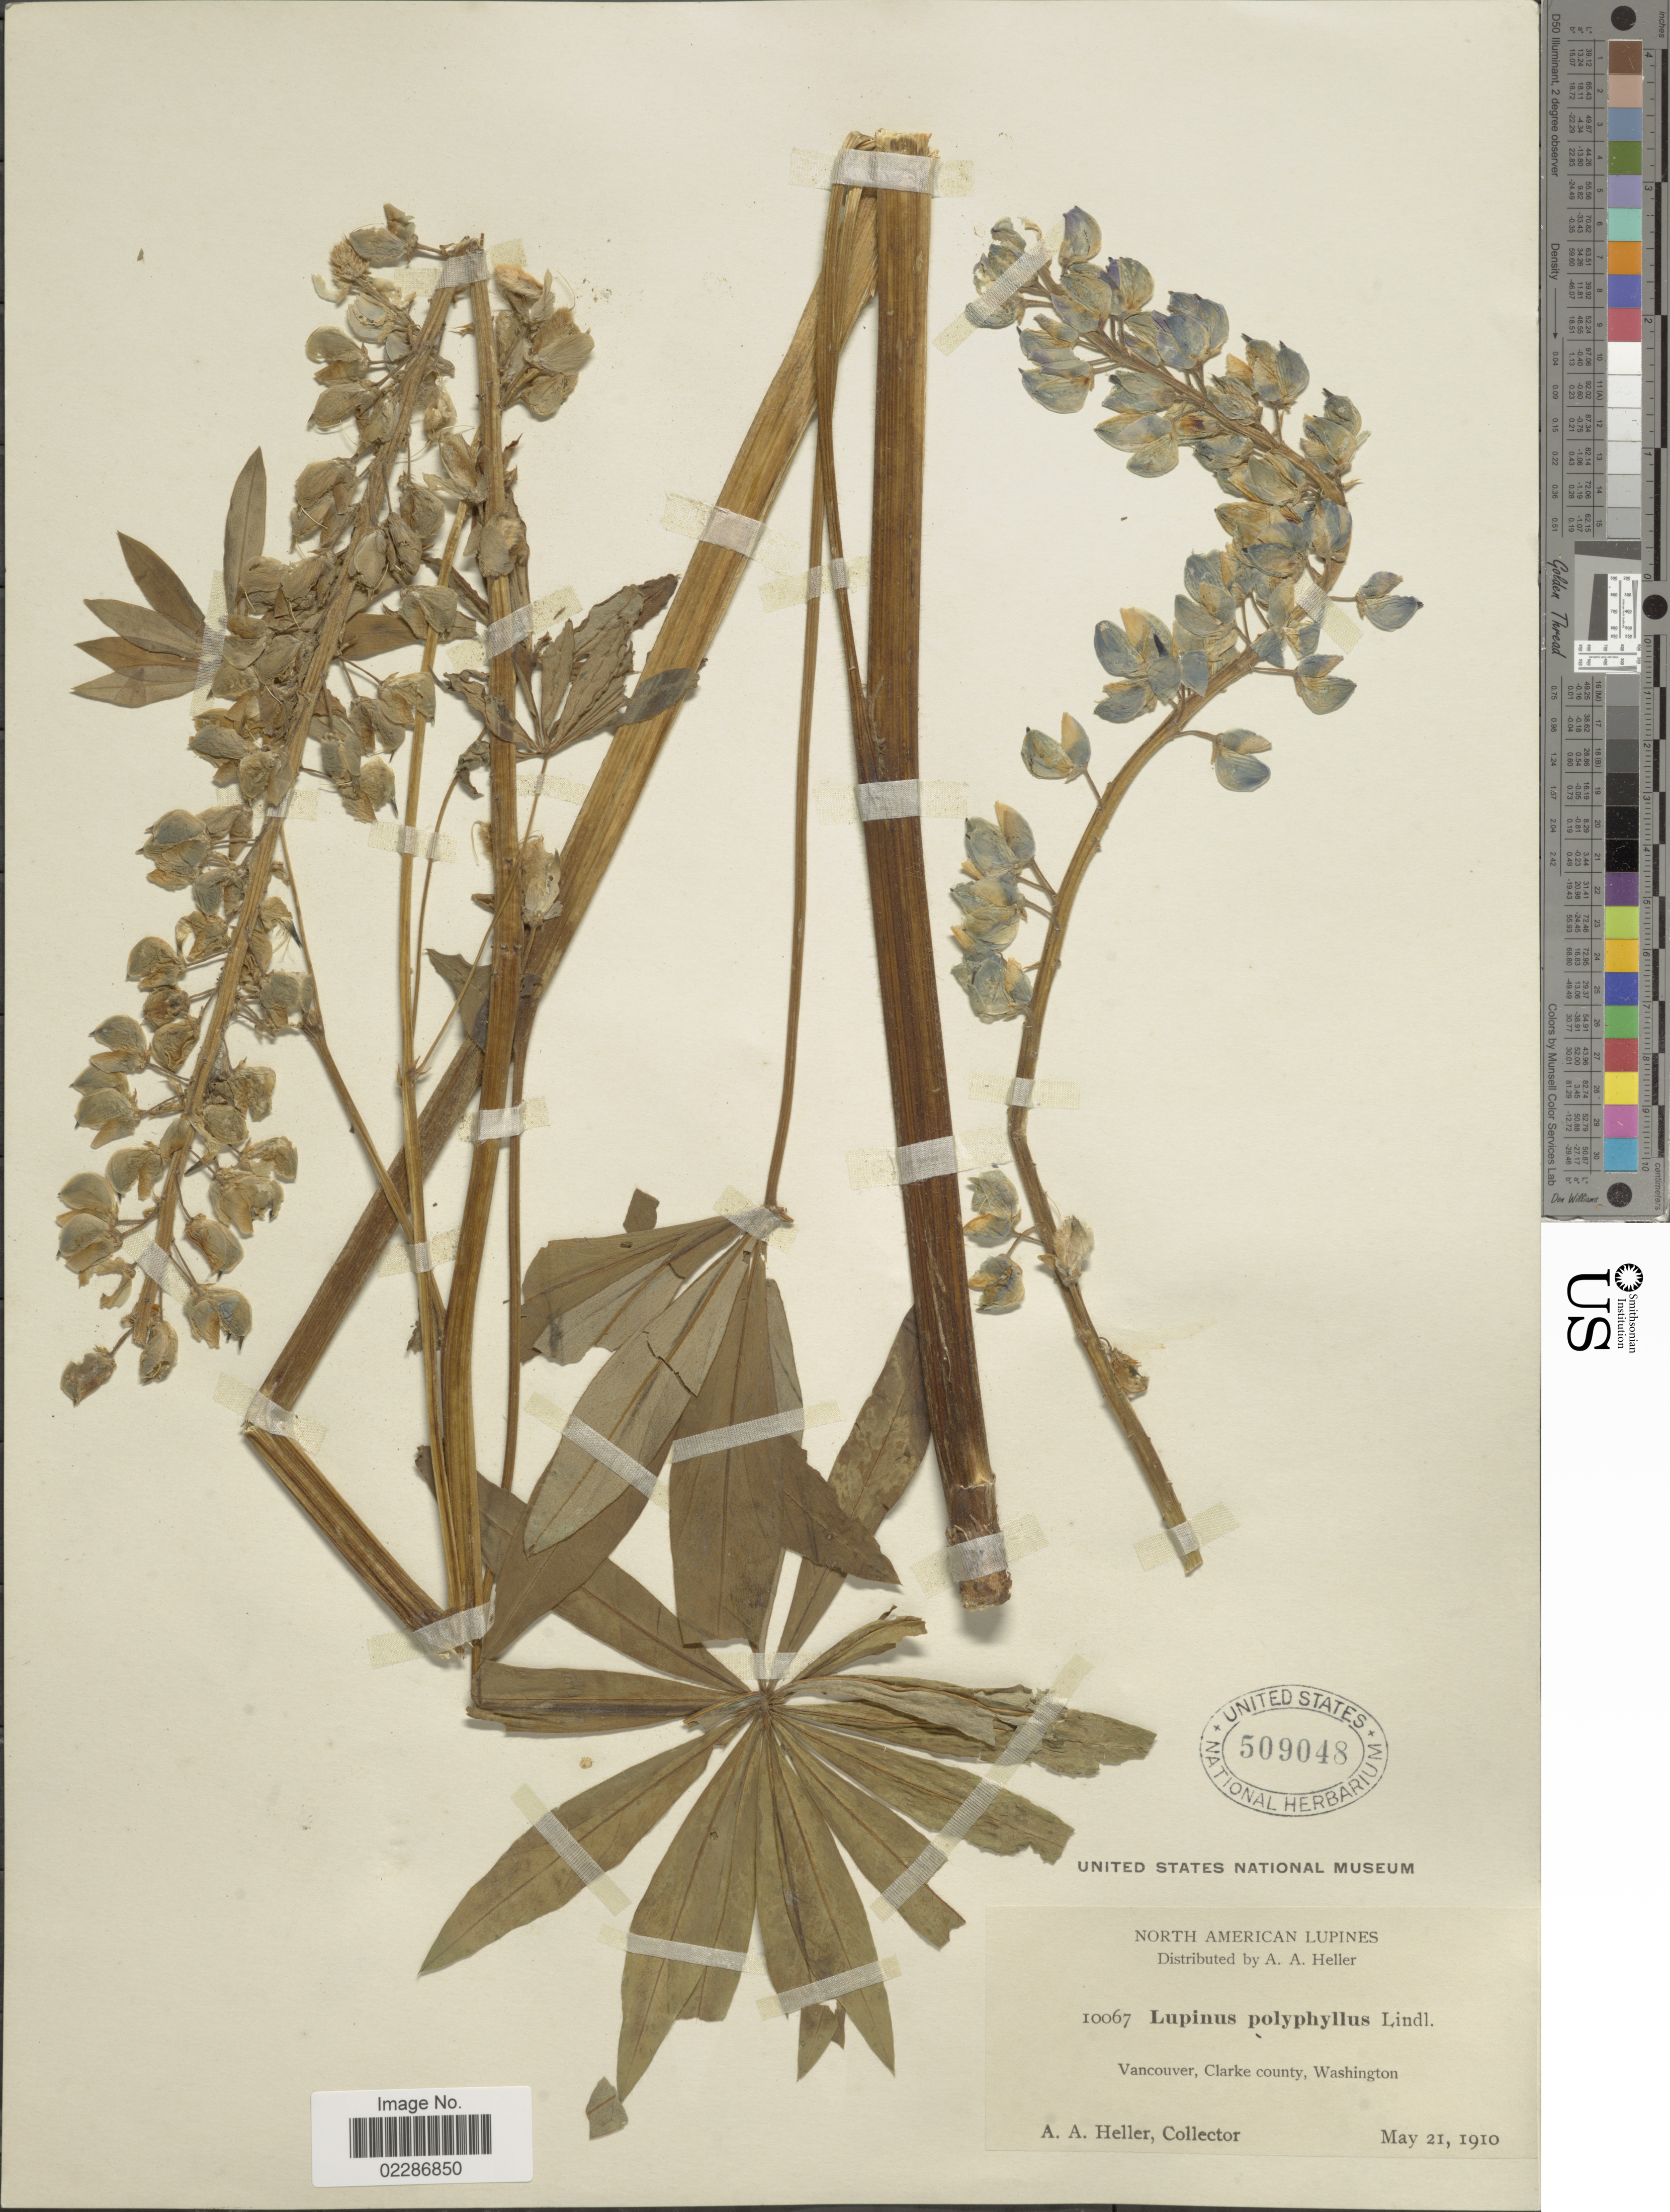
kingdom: Plantae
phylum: Tracheophyta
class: Magnoliopsida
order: Fabales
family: Fabaceae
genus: Lupinus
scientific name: Lupinus polyphyllus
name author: Lindl.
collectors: A. A. Heller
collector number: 10067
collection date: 1910-05-21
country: United States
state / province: Washington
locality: Vancouver, Clarke county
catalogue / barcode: US 509048